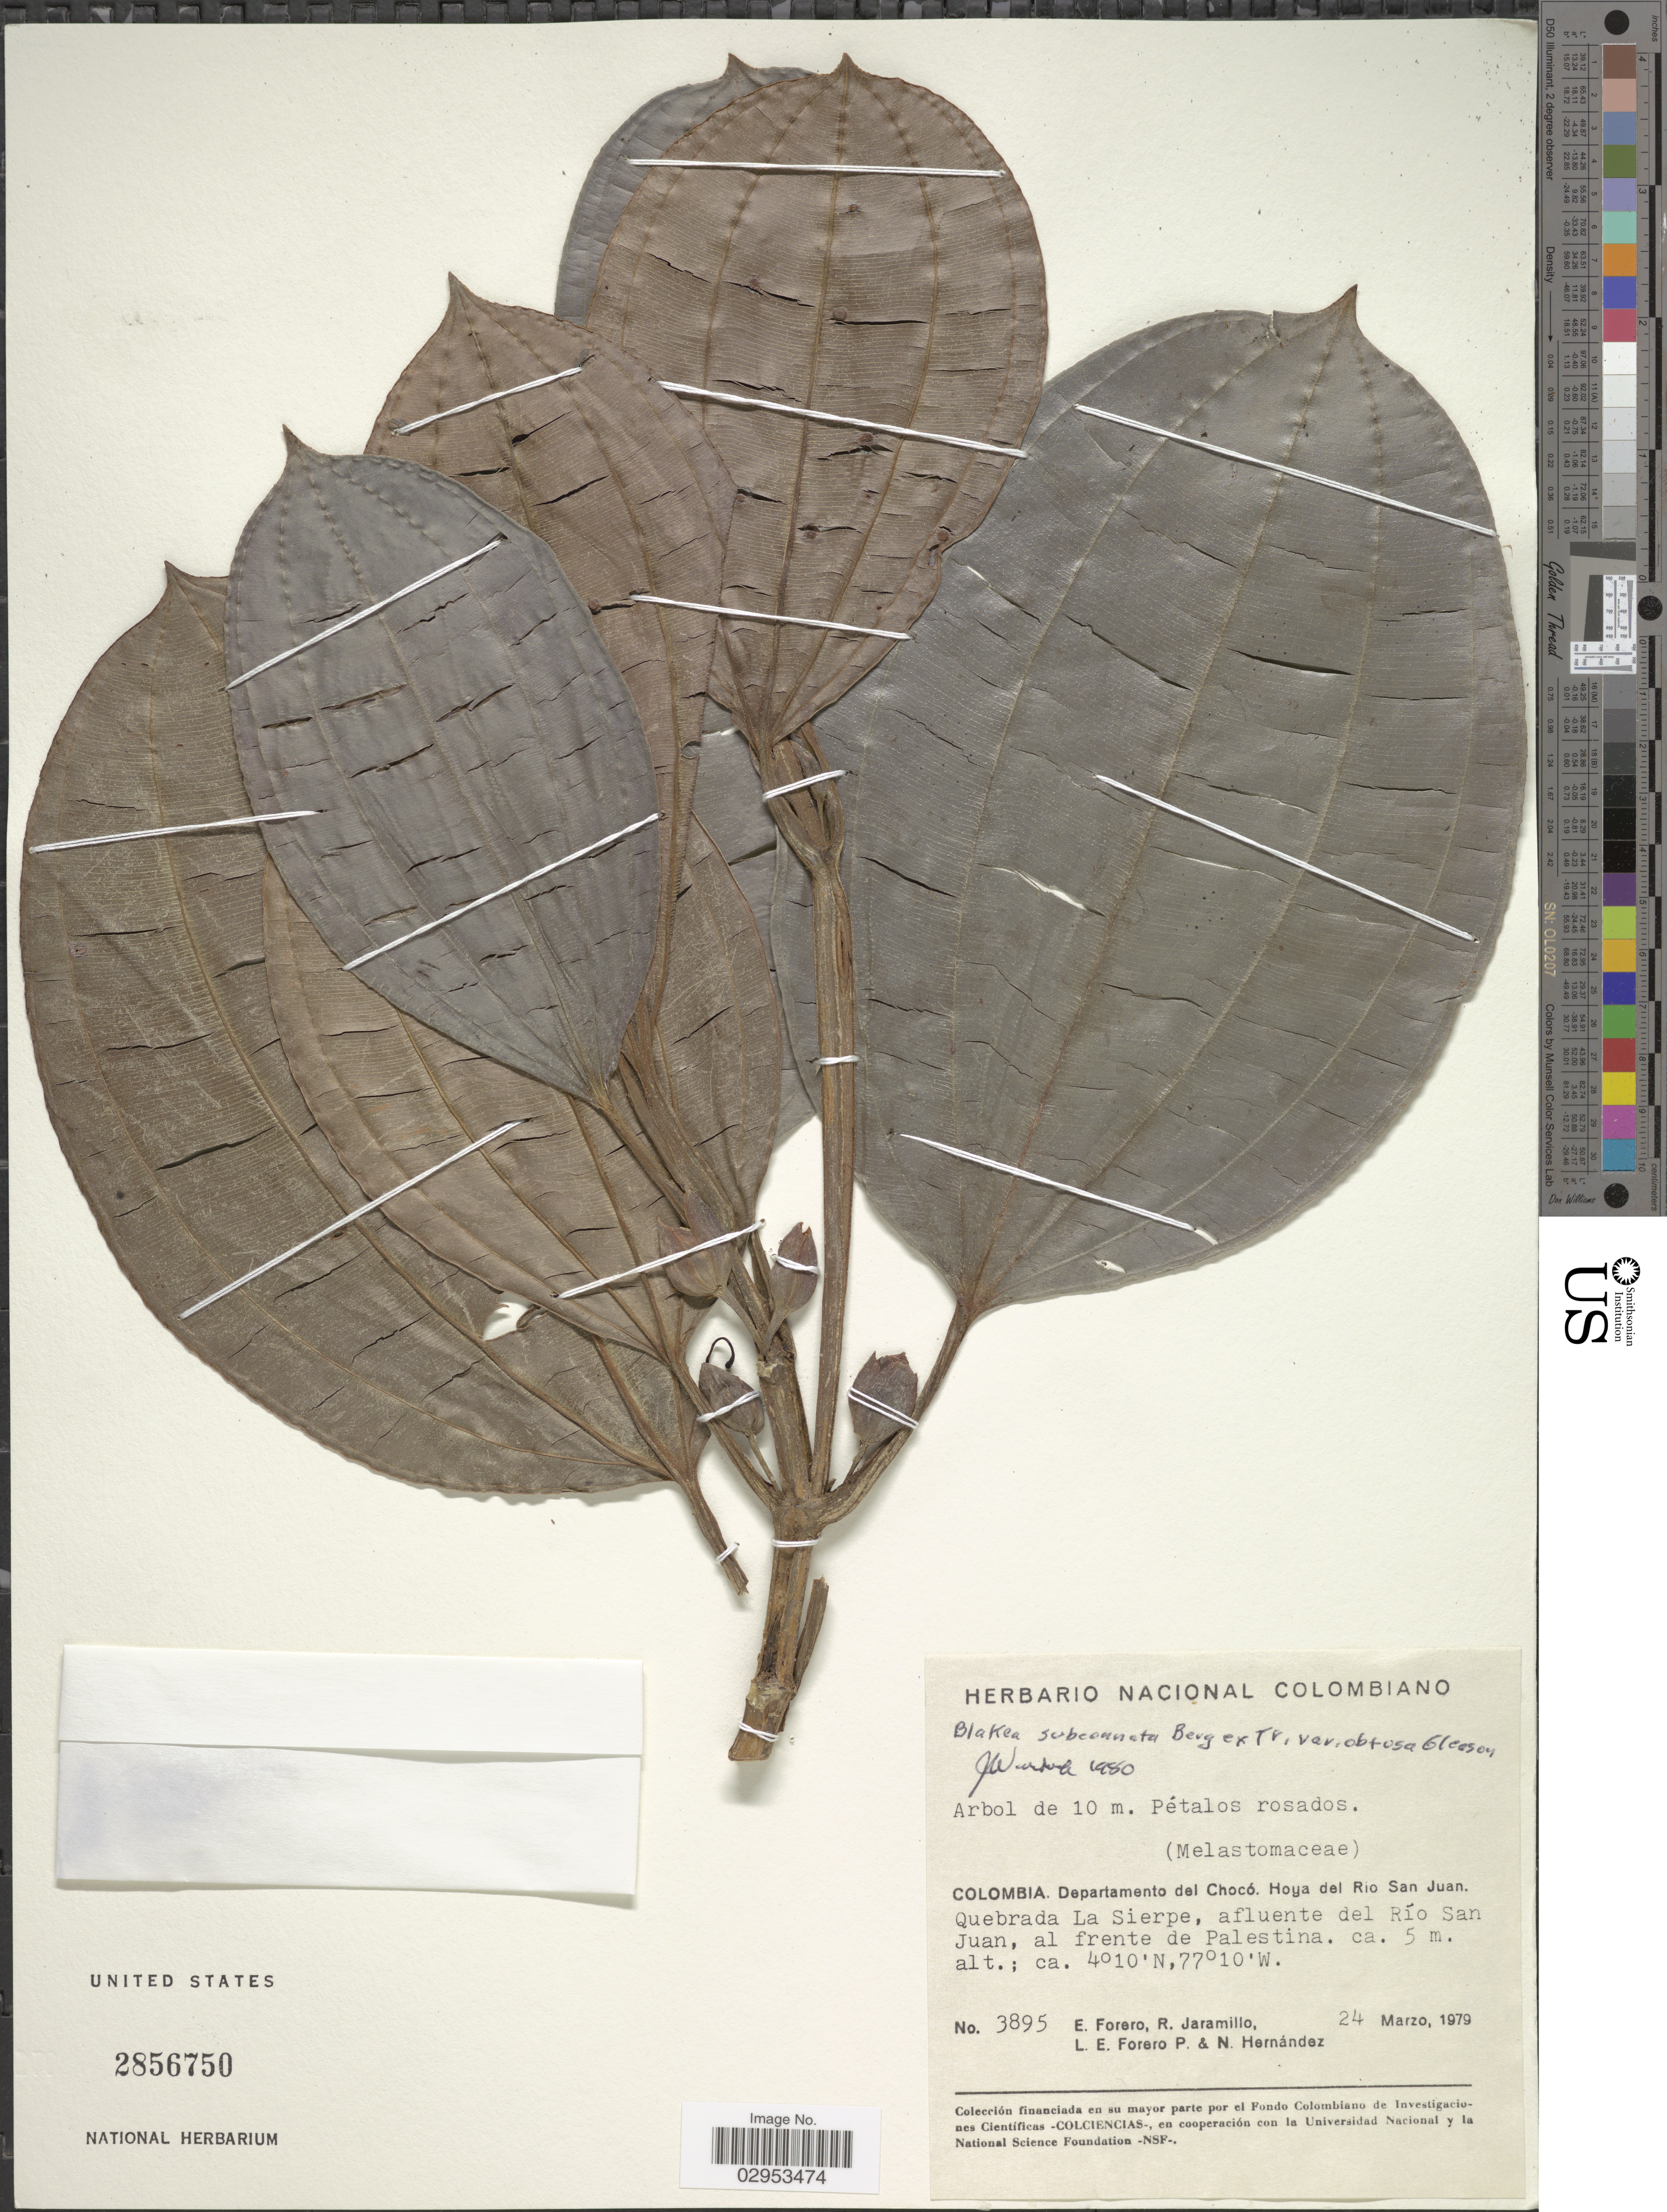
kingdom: Plantae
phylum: Tracheophyta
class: Magnoliopsida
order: Myrtales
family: Melastomataceae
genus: Blakea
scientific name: Blakea subconnata var. obtusa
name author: Gleason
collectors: E. Forero, R. Jaramillo, L. E. Forero & N. Hernandez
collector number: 3895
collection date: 1979-03-24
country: Colombia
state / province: Chocó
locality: Departamento del Chocó. Hoya del Rio San Juan. Quebrada La Sierpe, afluente del Río San Juan, al frente de Palestina.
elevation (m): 5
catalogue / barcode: US 2856750